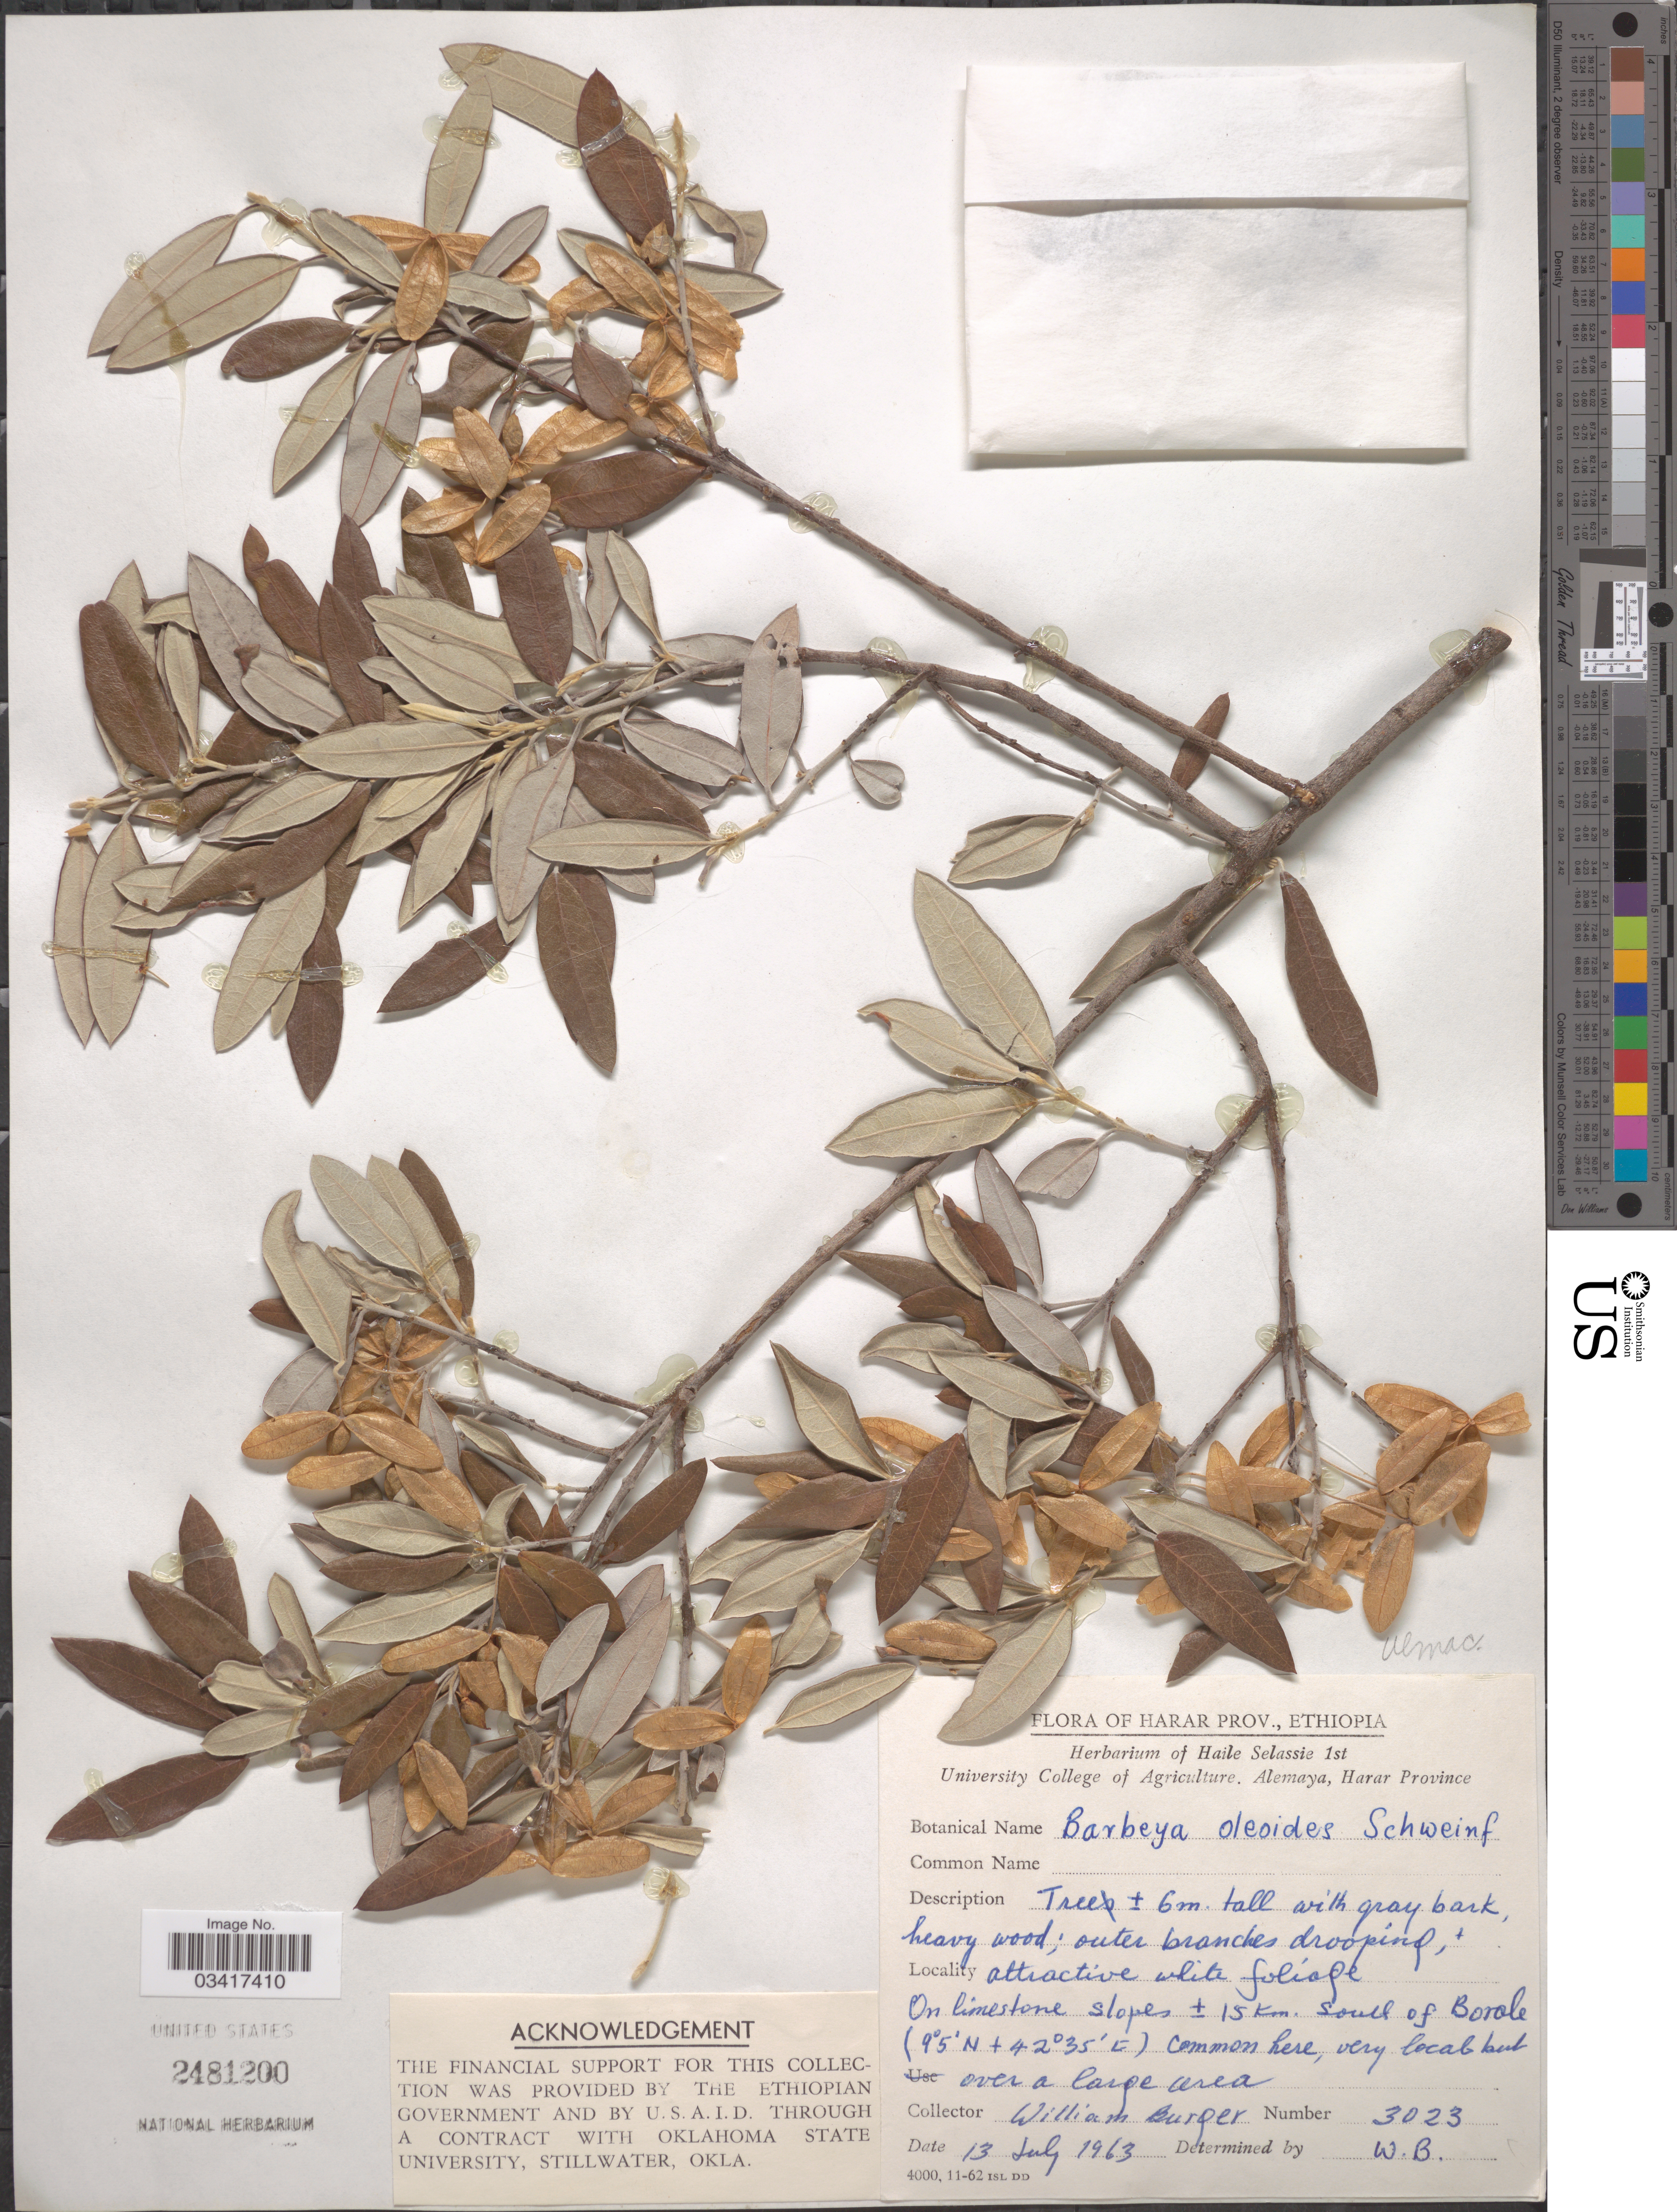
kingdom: Plantae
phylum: Tracheophyta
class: Magnoliopsida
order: Rosales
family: Barbeyaceae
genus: Barbeya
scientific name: Barbeya oleoides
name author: Schweinf.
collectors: W. Burger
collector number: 3023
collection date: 1963-07-13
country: Ethiopia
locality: Harar Prov., On limestone slopes ± 15 Km. South of Borole.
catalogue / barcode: US 2481200